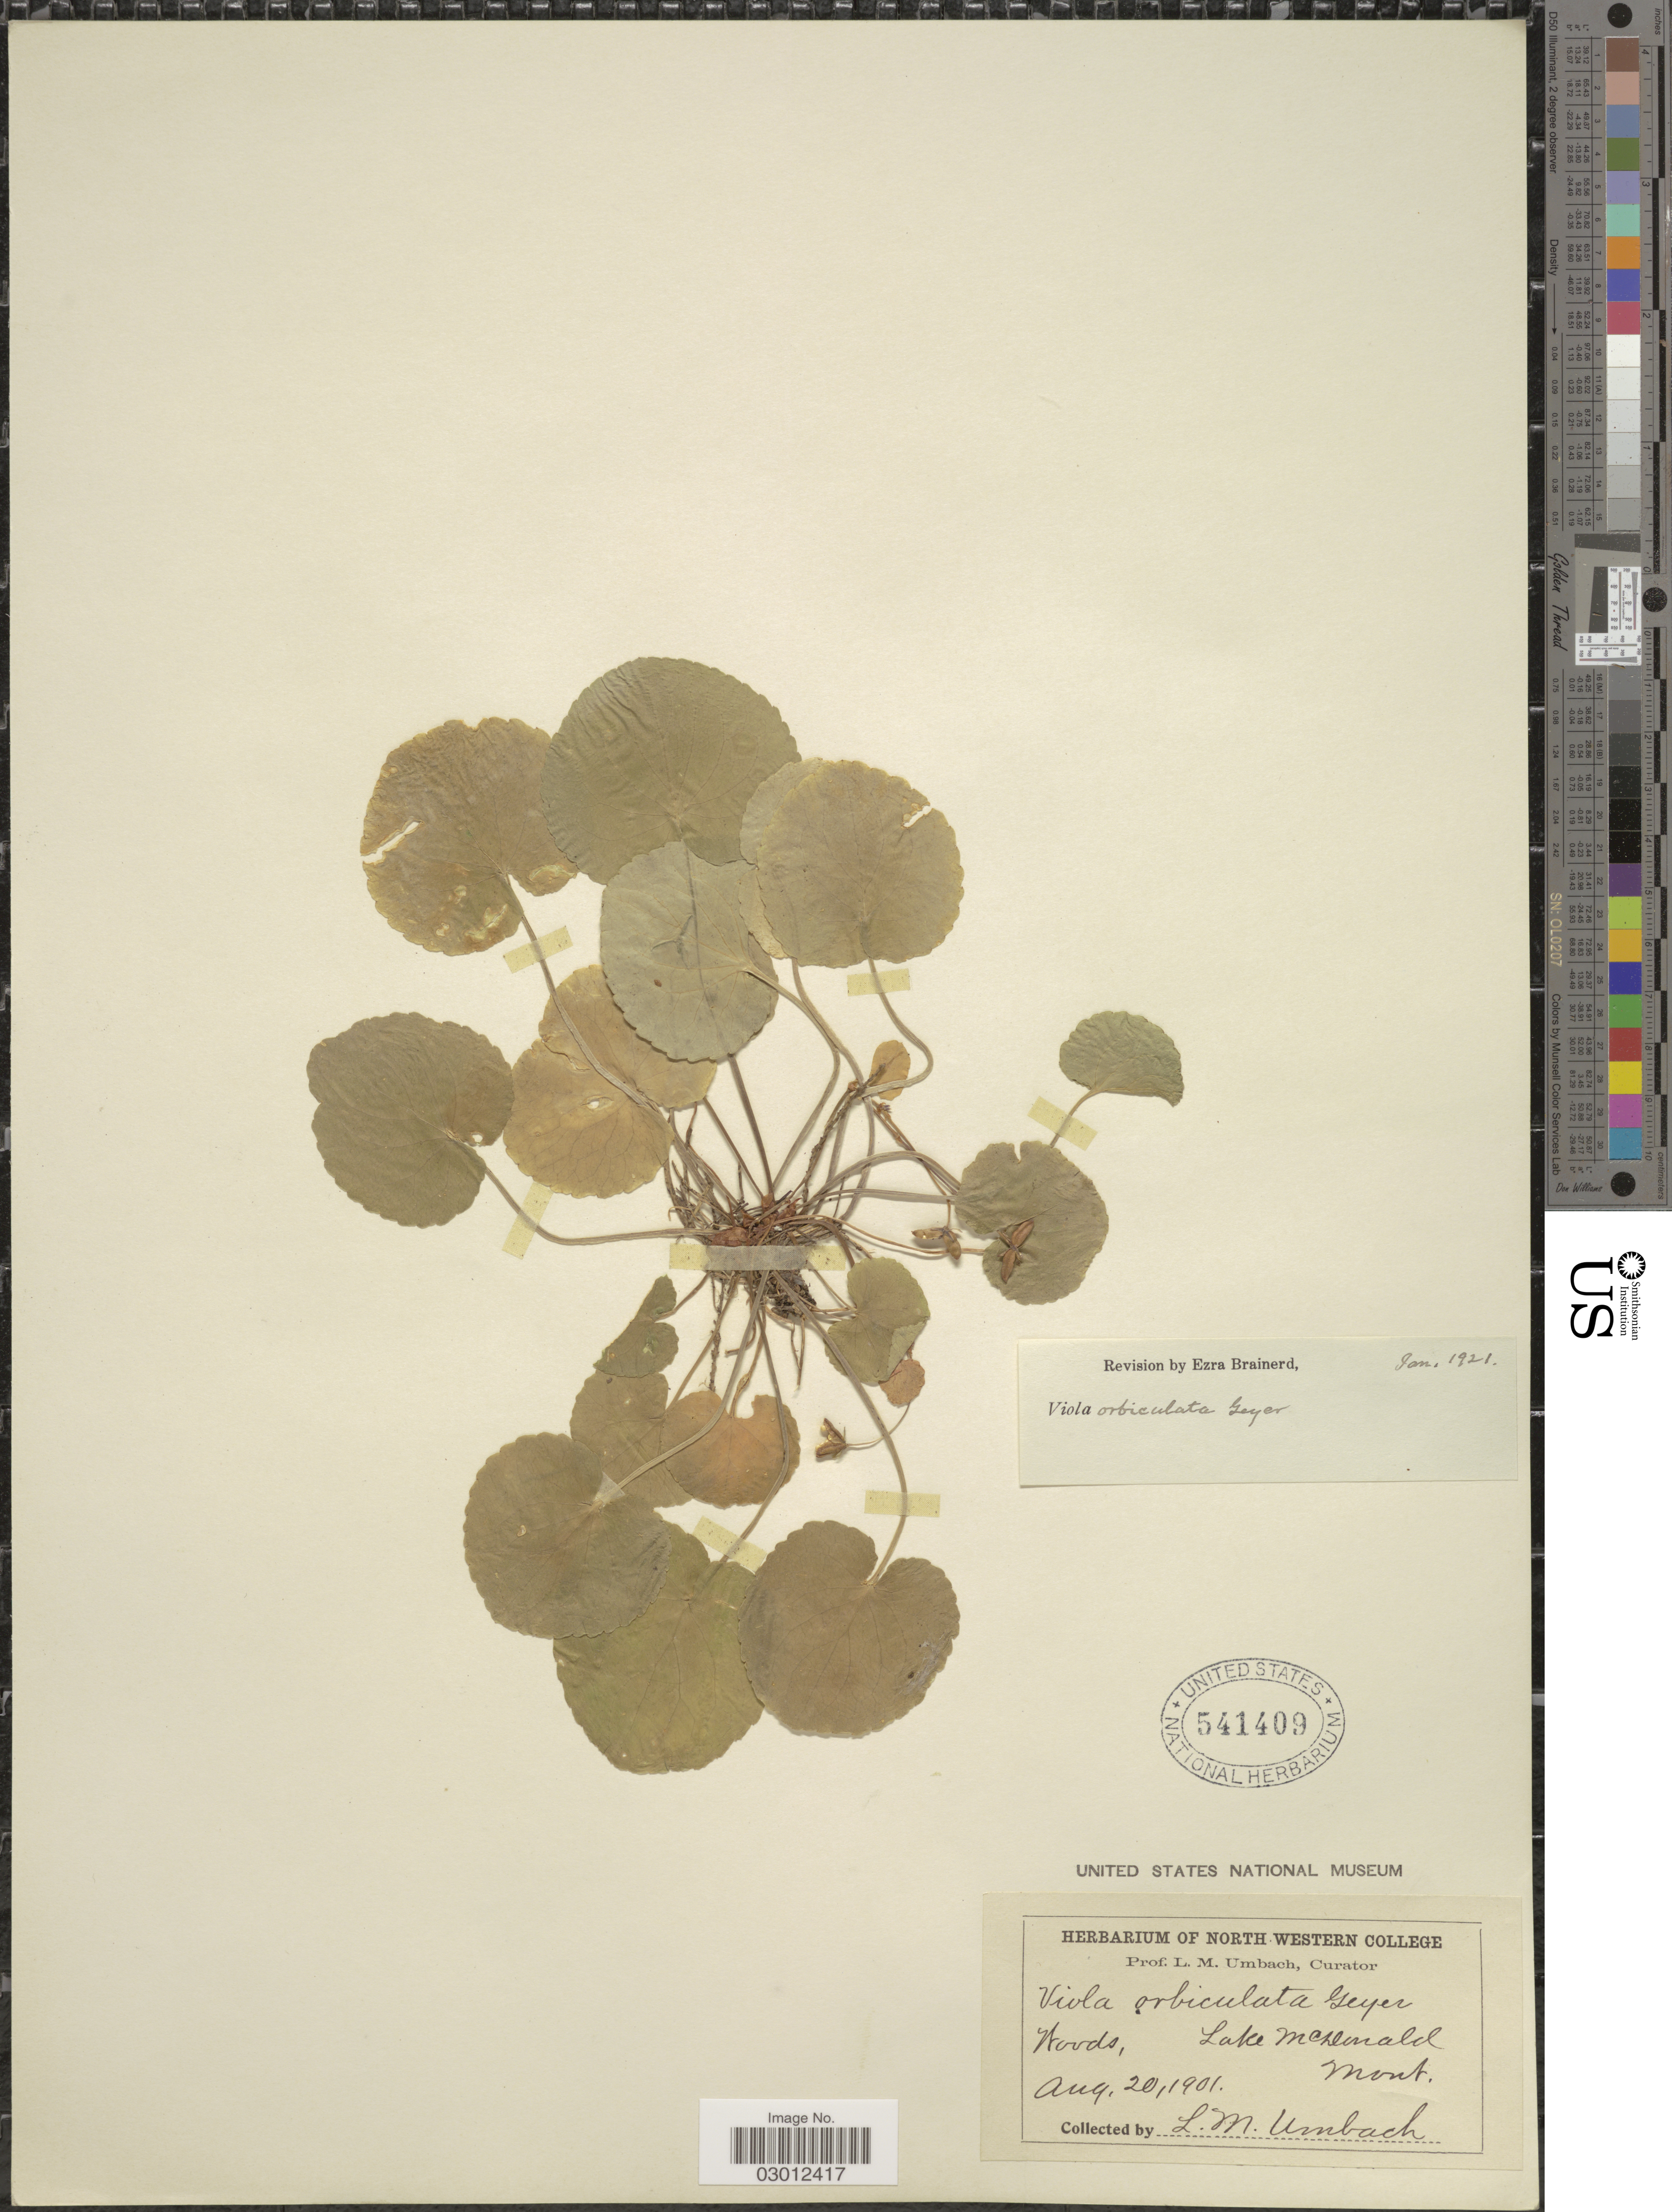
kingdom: Plantae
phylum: Tracheophyta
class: Magnoliopsida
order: Malpighiales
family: Violaceae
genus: Viola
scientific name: Viola orbiculata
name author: Geyer ex Hook.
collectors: L. M. Umbach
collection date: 1901-08-20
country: United States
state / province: Montana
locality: Lake McDonald.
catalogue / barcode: US 541409